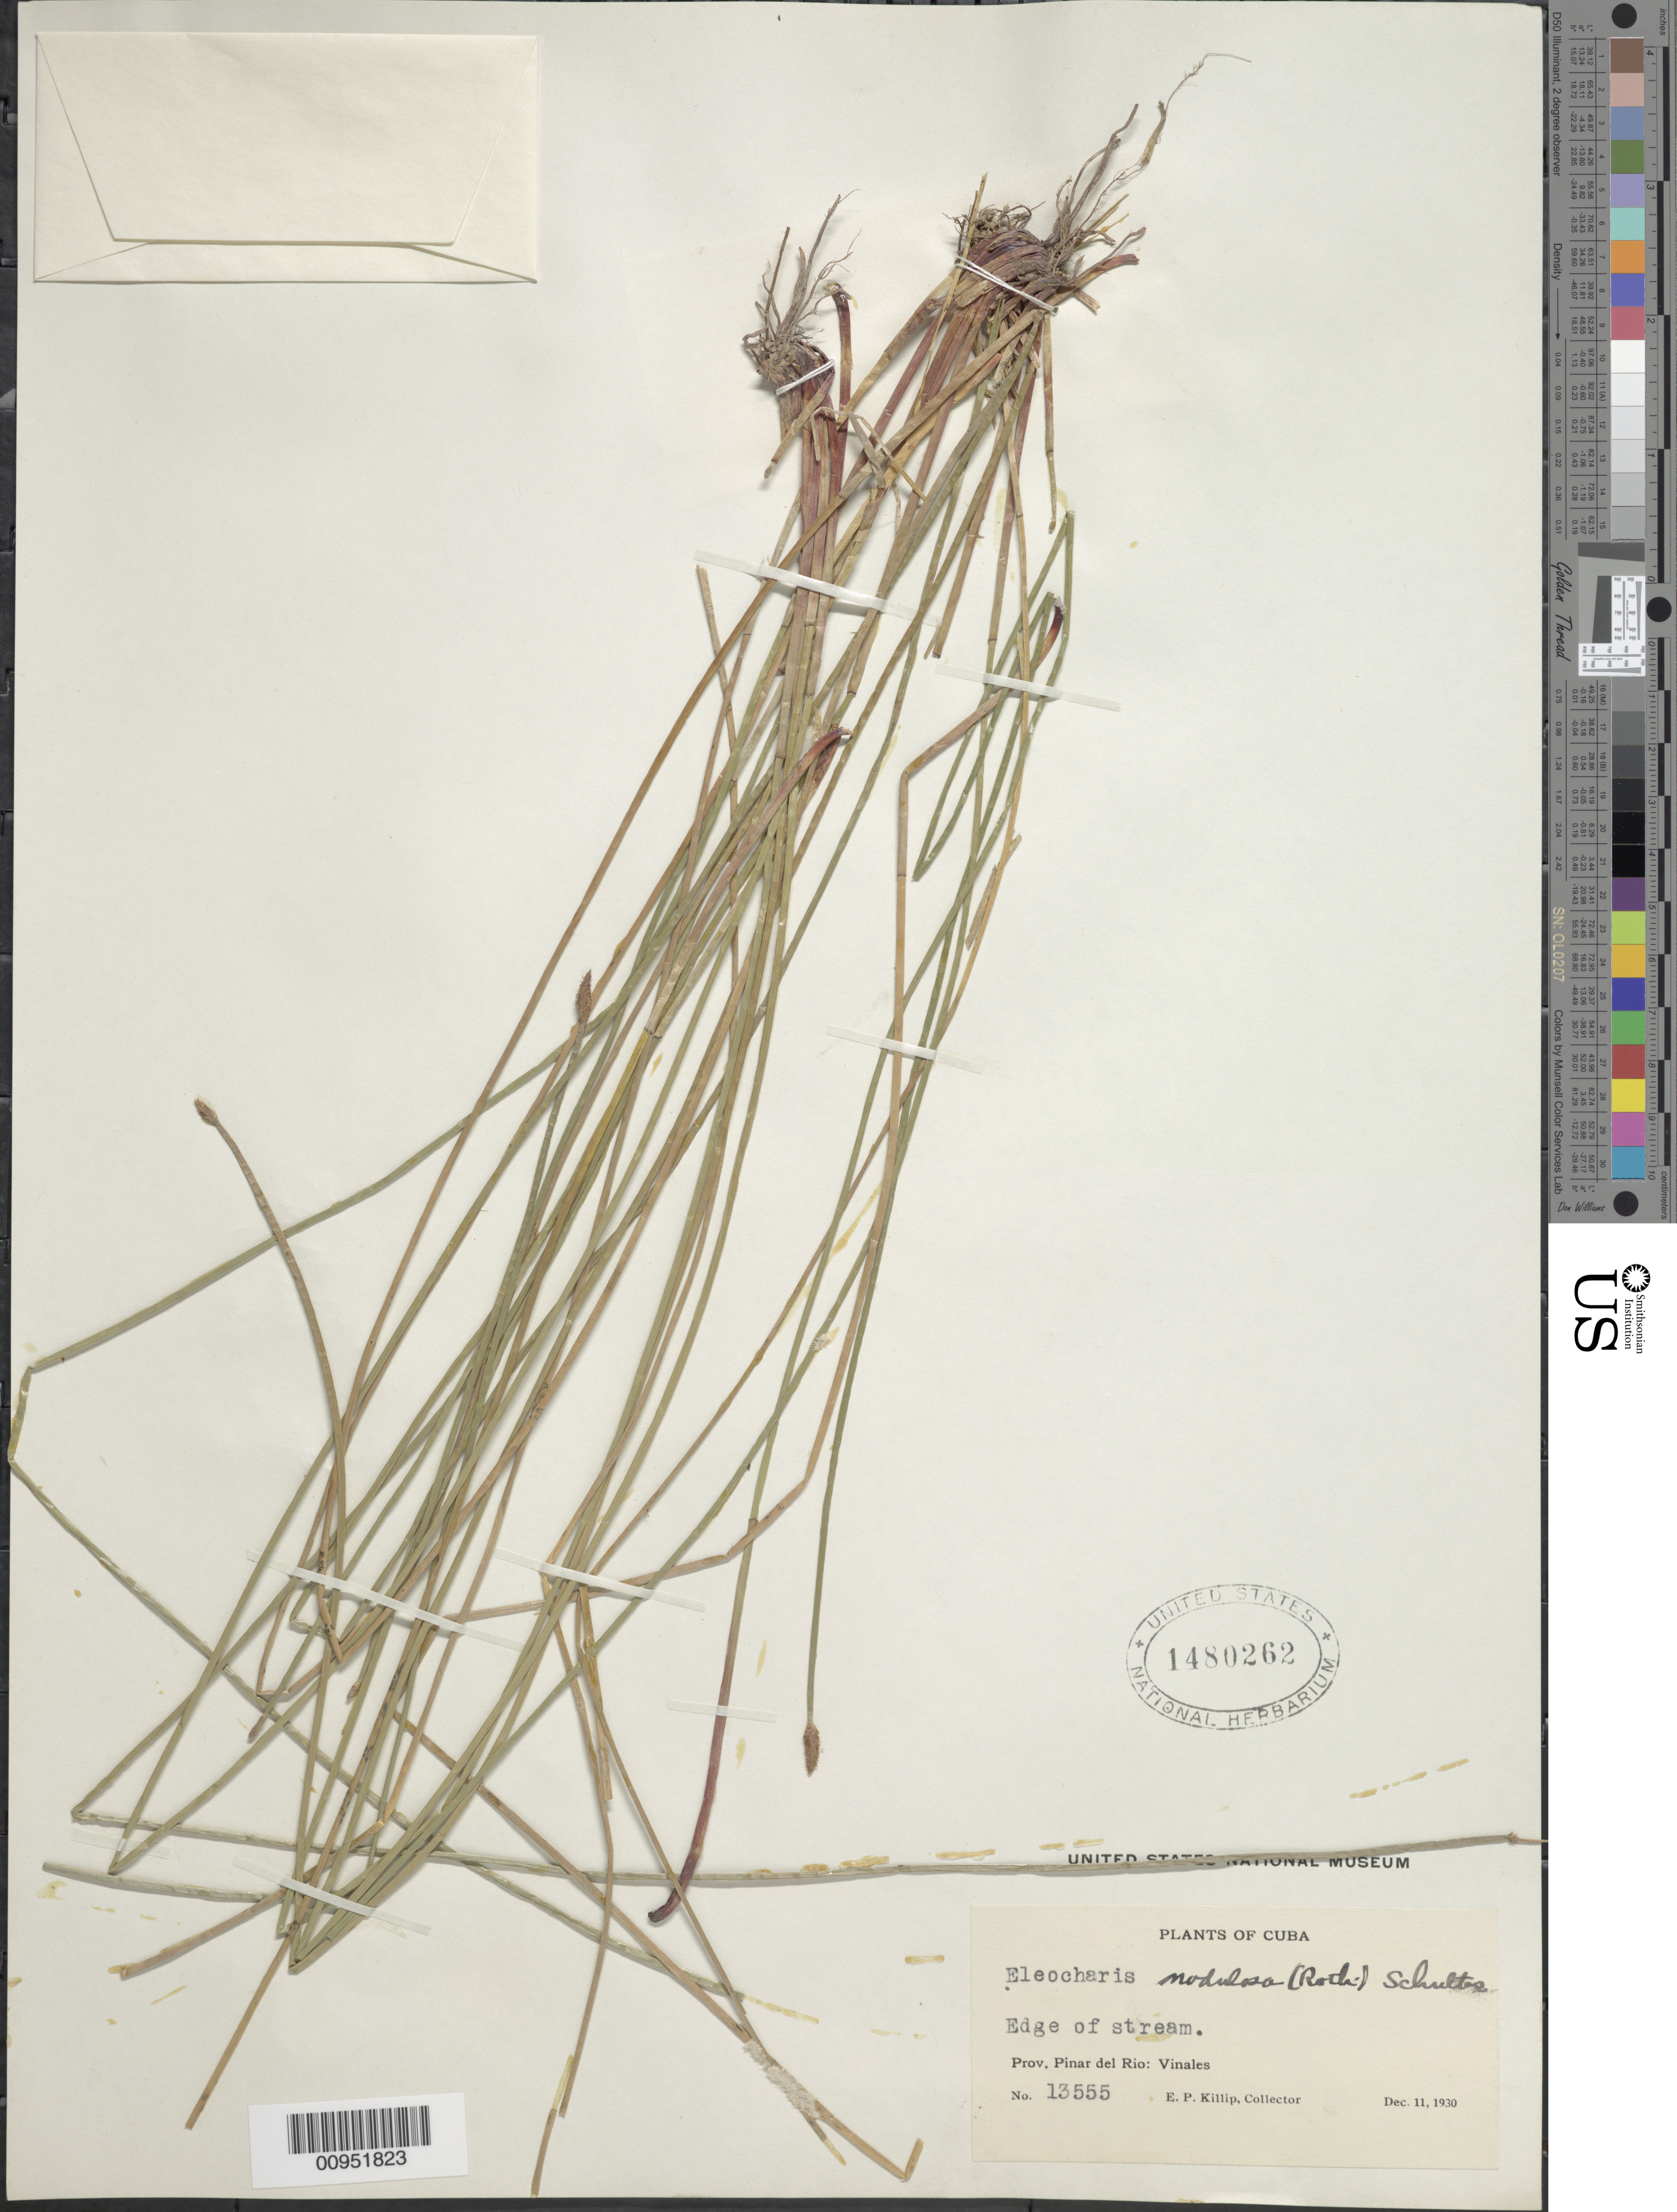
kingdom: Plantae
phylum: Tracheophyta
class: Liliopsida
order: Poales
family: Cyperaceae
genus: Eleocharis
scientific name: Eleocharis montana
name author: (Kunth) Roem. & Schult.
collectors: E. P. Killip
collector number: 13555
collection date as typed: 11 Dec 1930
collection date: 1930-12-11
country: Cuba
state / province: Pinar del Rio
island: Cuba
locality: Viñales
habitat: Edge of stream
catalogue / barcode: US 1480262